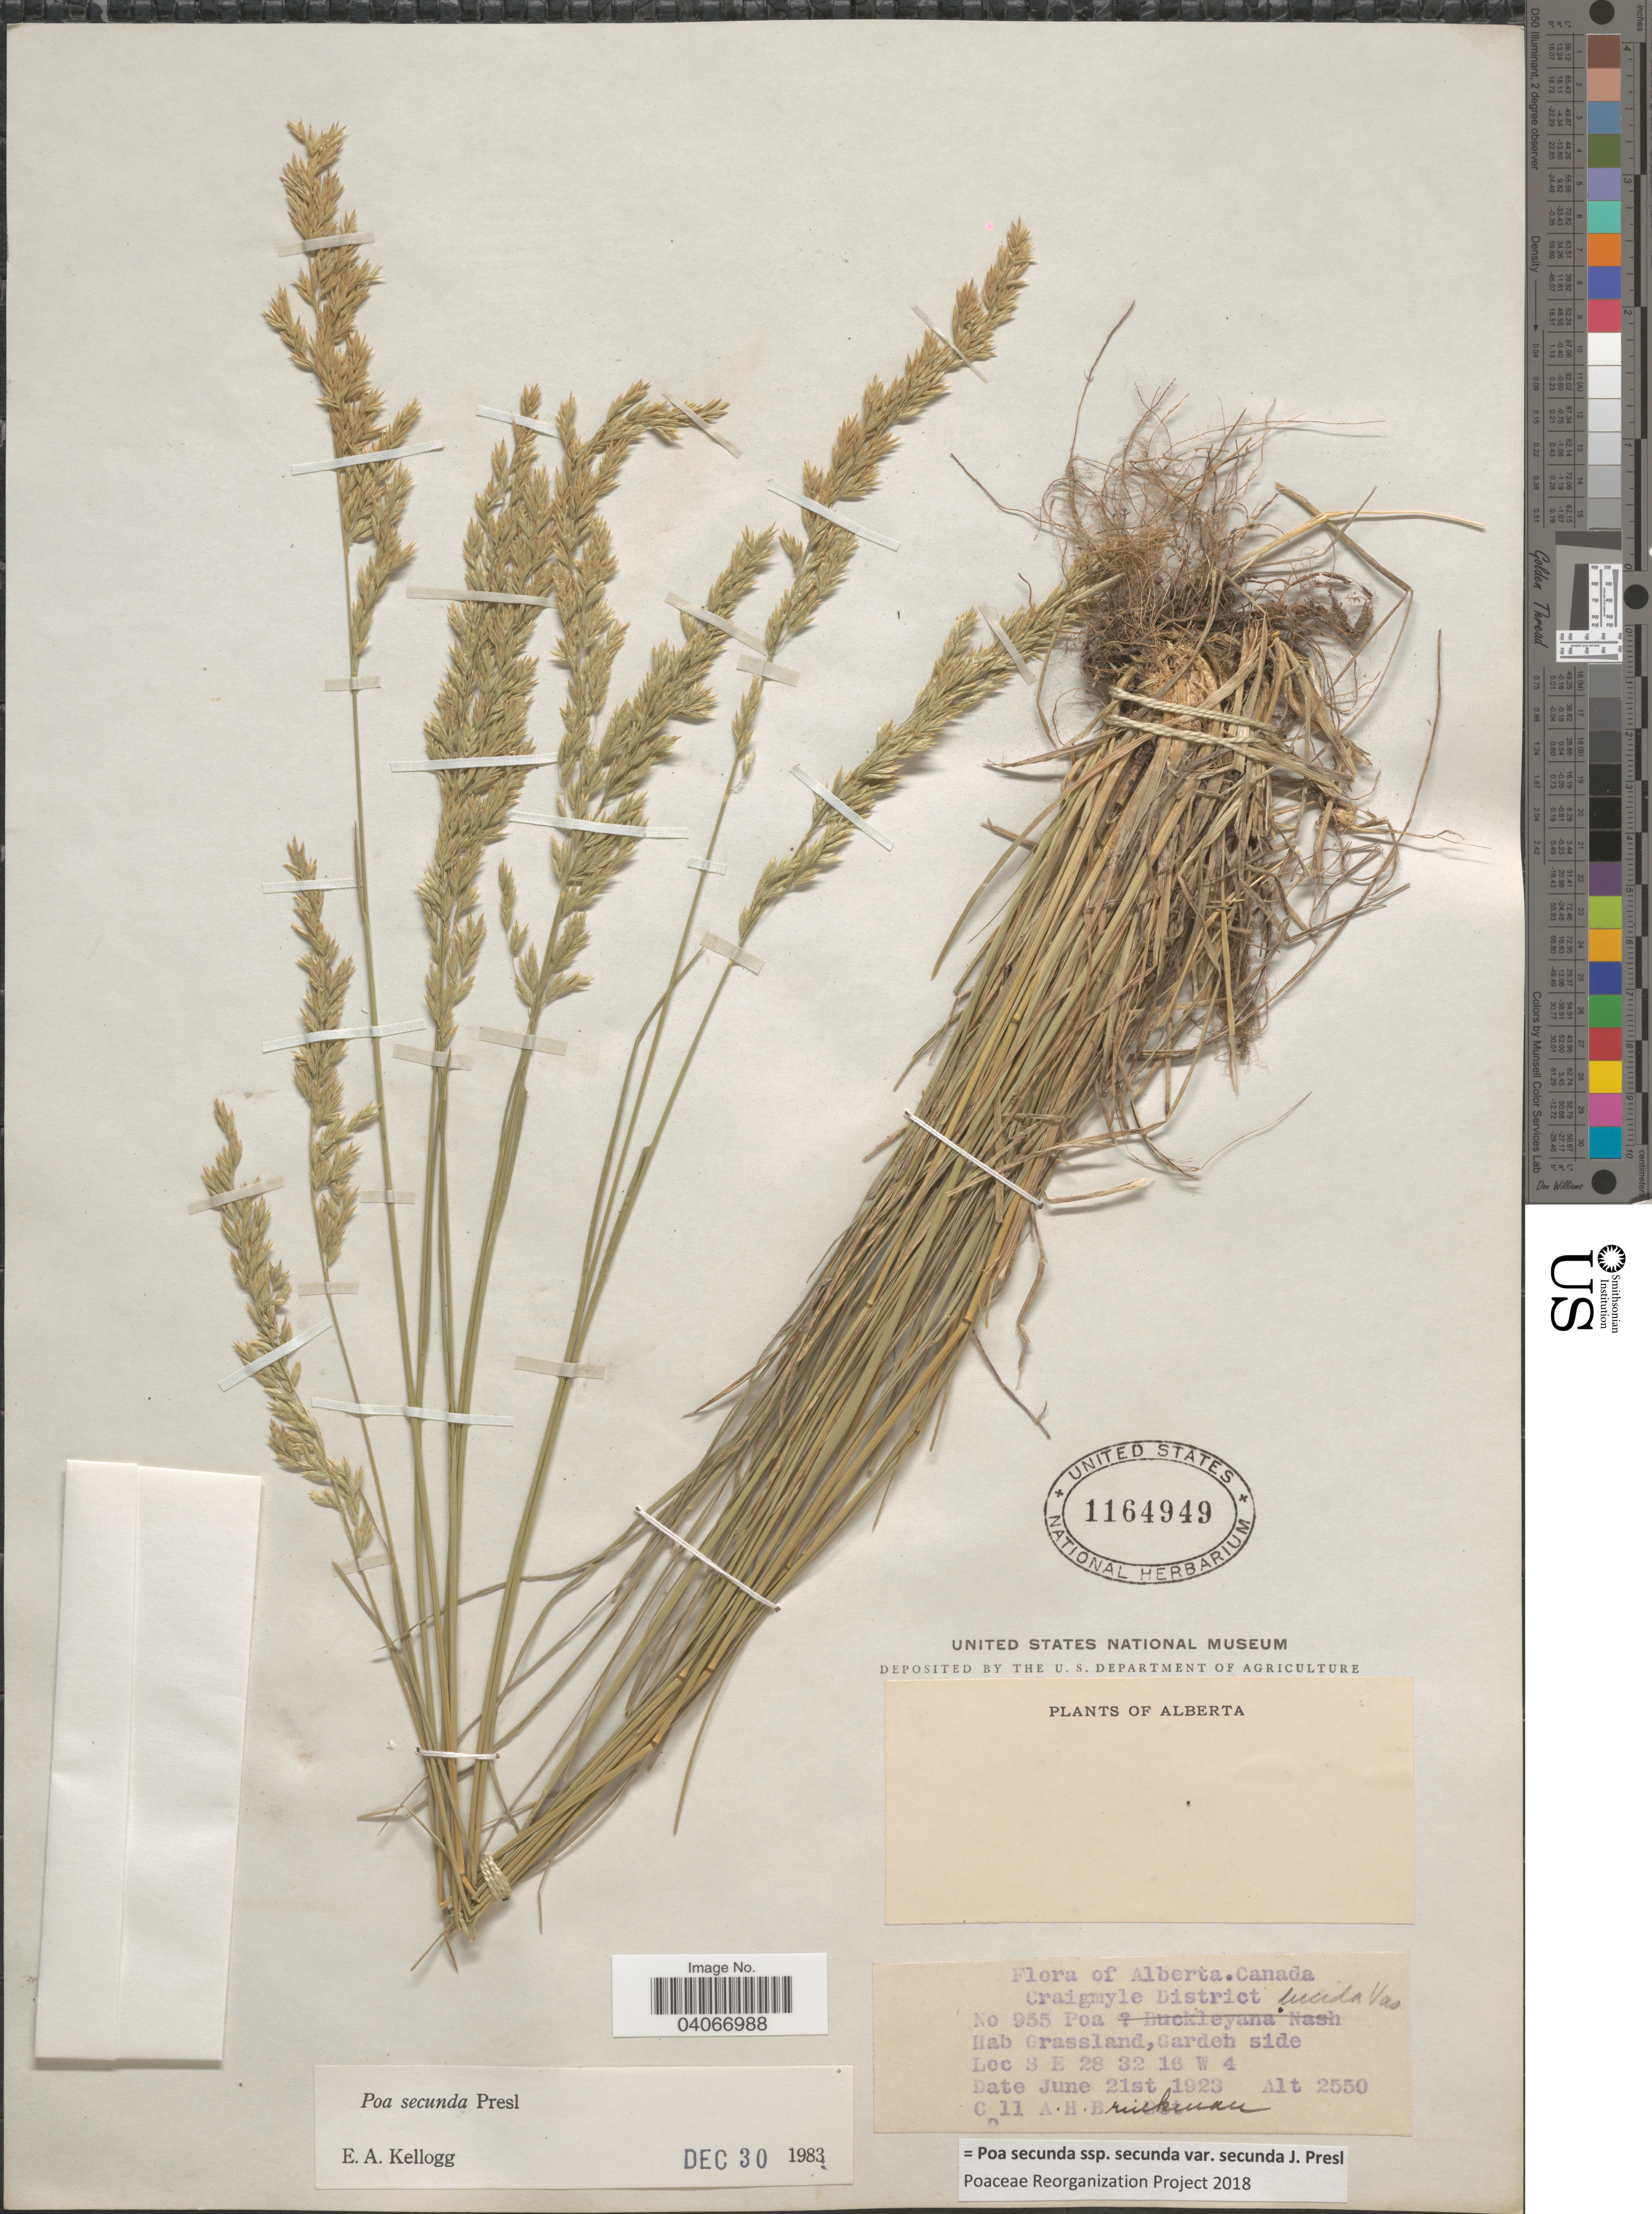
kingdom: Plantae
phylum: Tracheophyta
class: Liliopsida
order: Poales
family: Poaceae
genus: Poa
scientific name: Poa secunda subsp. secunda var. secunda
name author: J. Presl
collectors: A. Brinkman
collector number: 955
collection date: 1923-06-21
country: Canada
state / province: Alberta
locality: Craigmyle District. Grassland, Garden side. S E 28 32 16 W 4.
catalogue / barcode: US 1164949